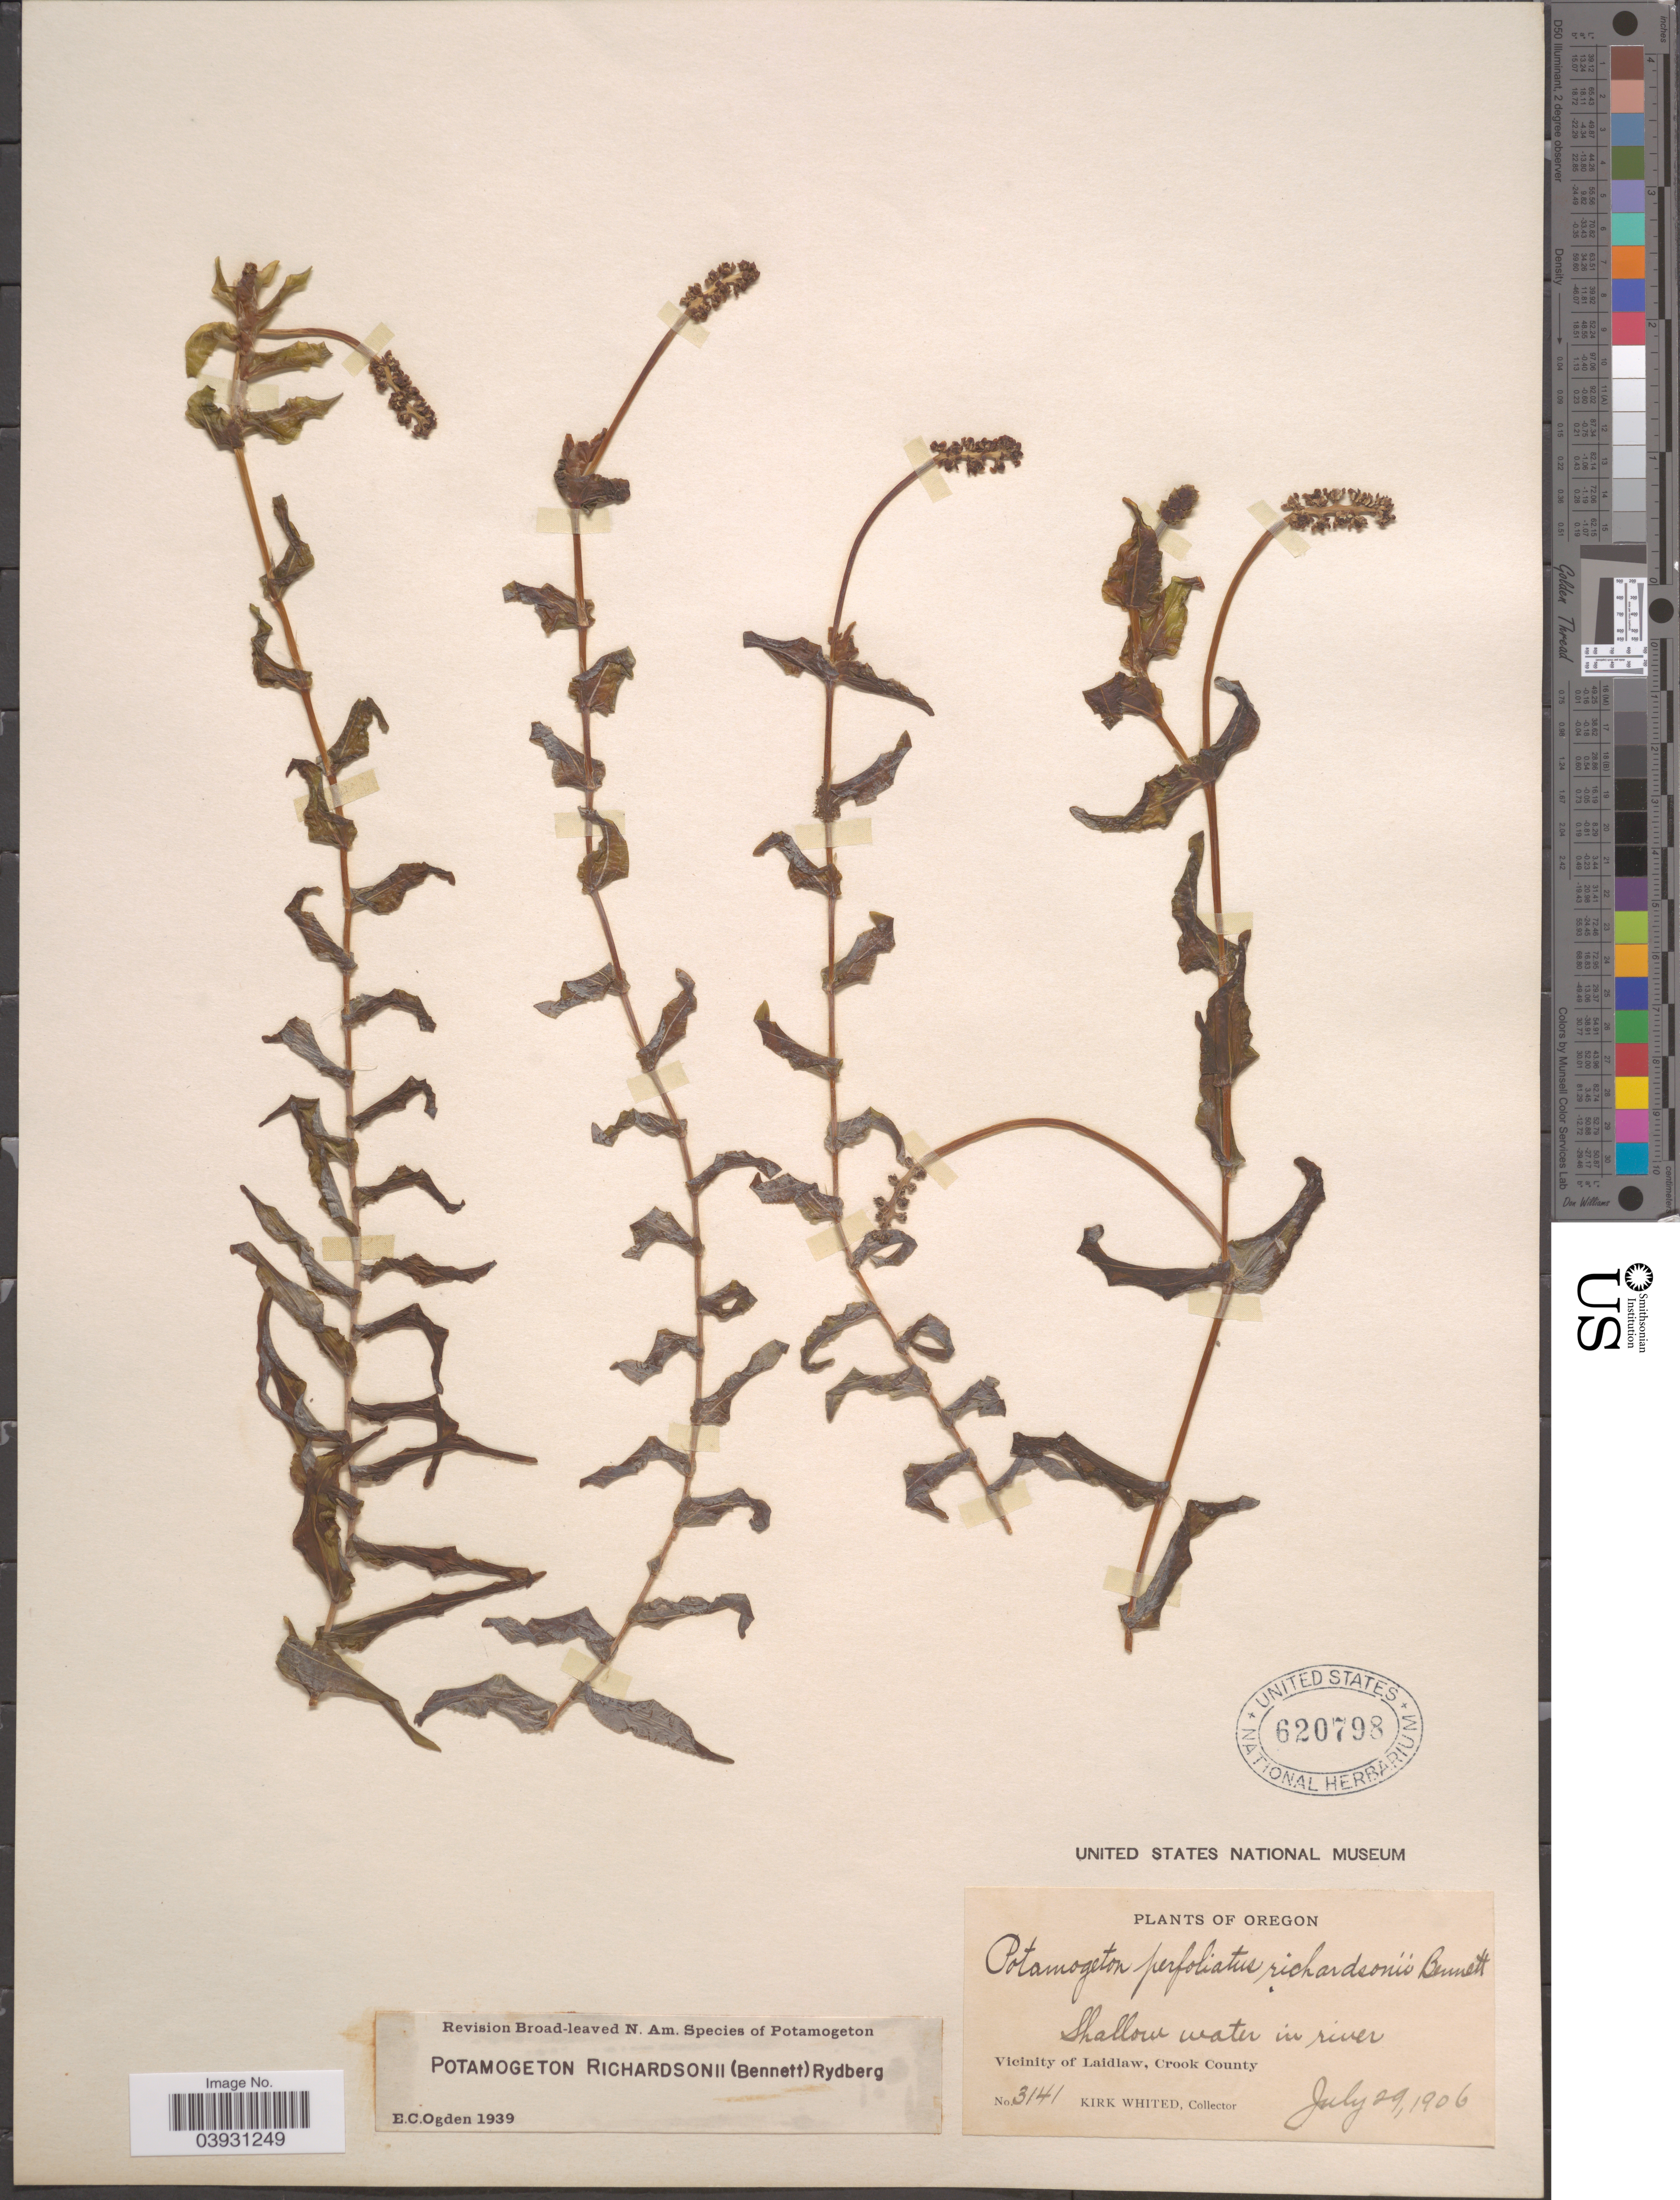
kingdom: Plantae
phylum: Tracheophyta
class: Liliopsida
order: Alismatales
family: Potamogetonaceae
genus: Potamogeton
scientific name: Potamogeton richardsonii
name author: (A.W. Benn.) Rydb.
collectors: K. Whited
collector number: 3141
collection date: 1906-07-29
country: United States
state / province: Oregon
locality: Vicinity of Laidlaw, Crook County.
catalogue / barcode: US 620798